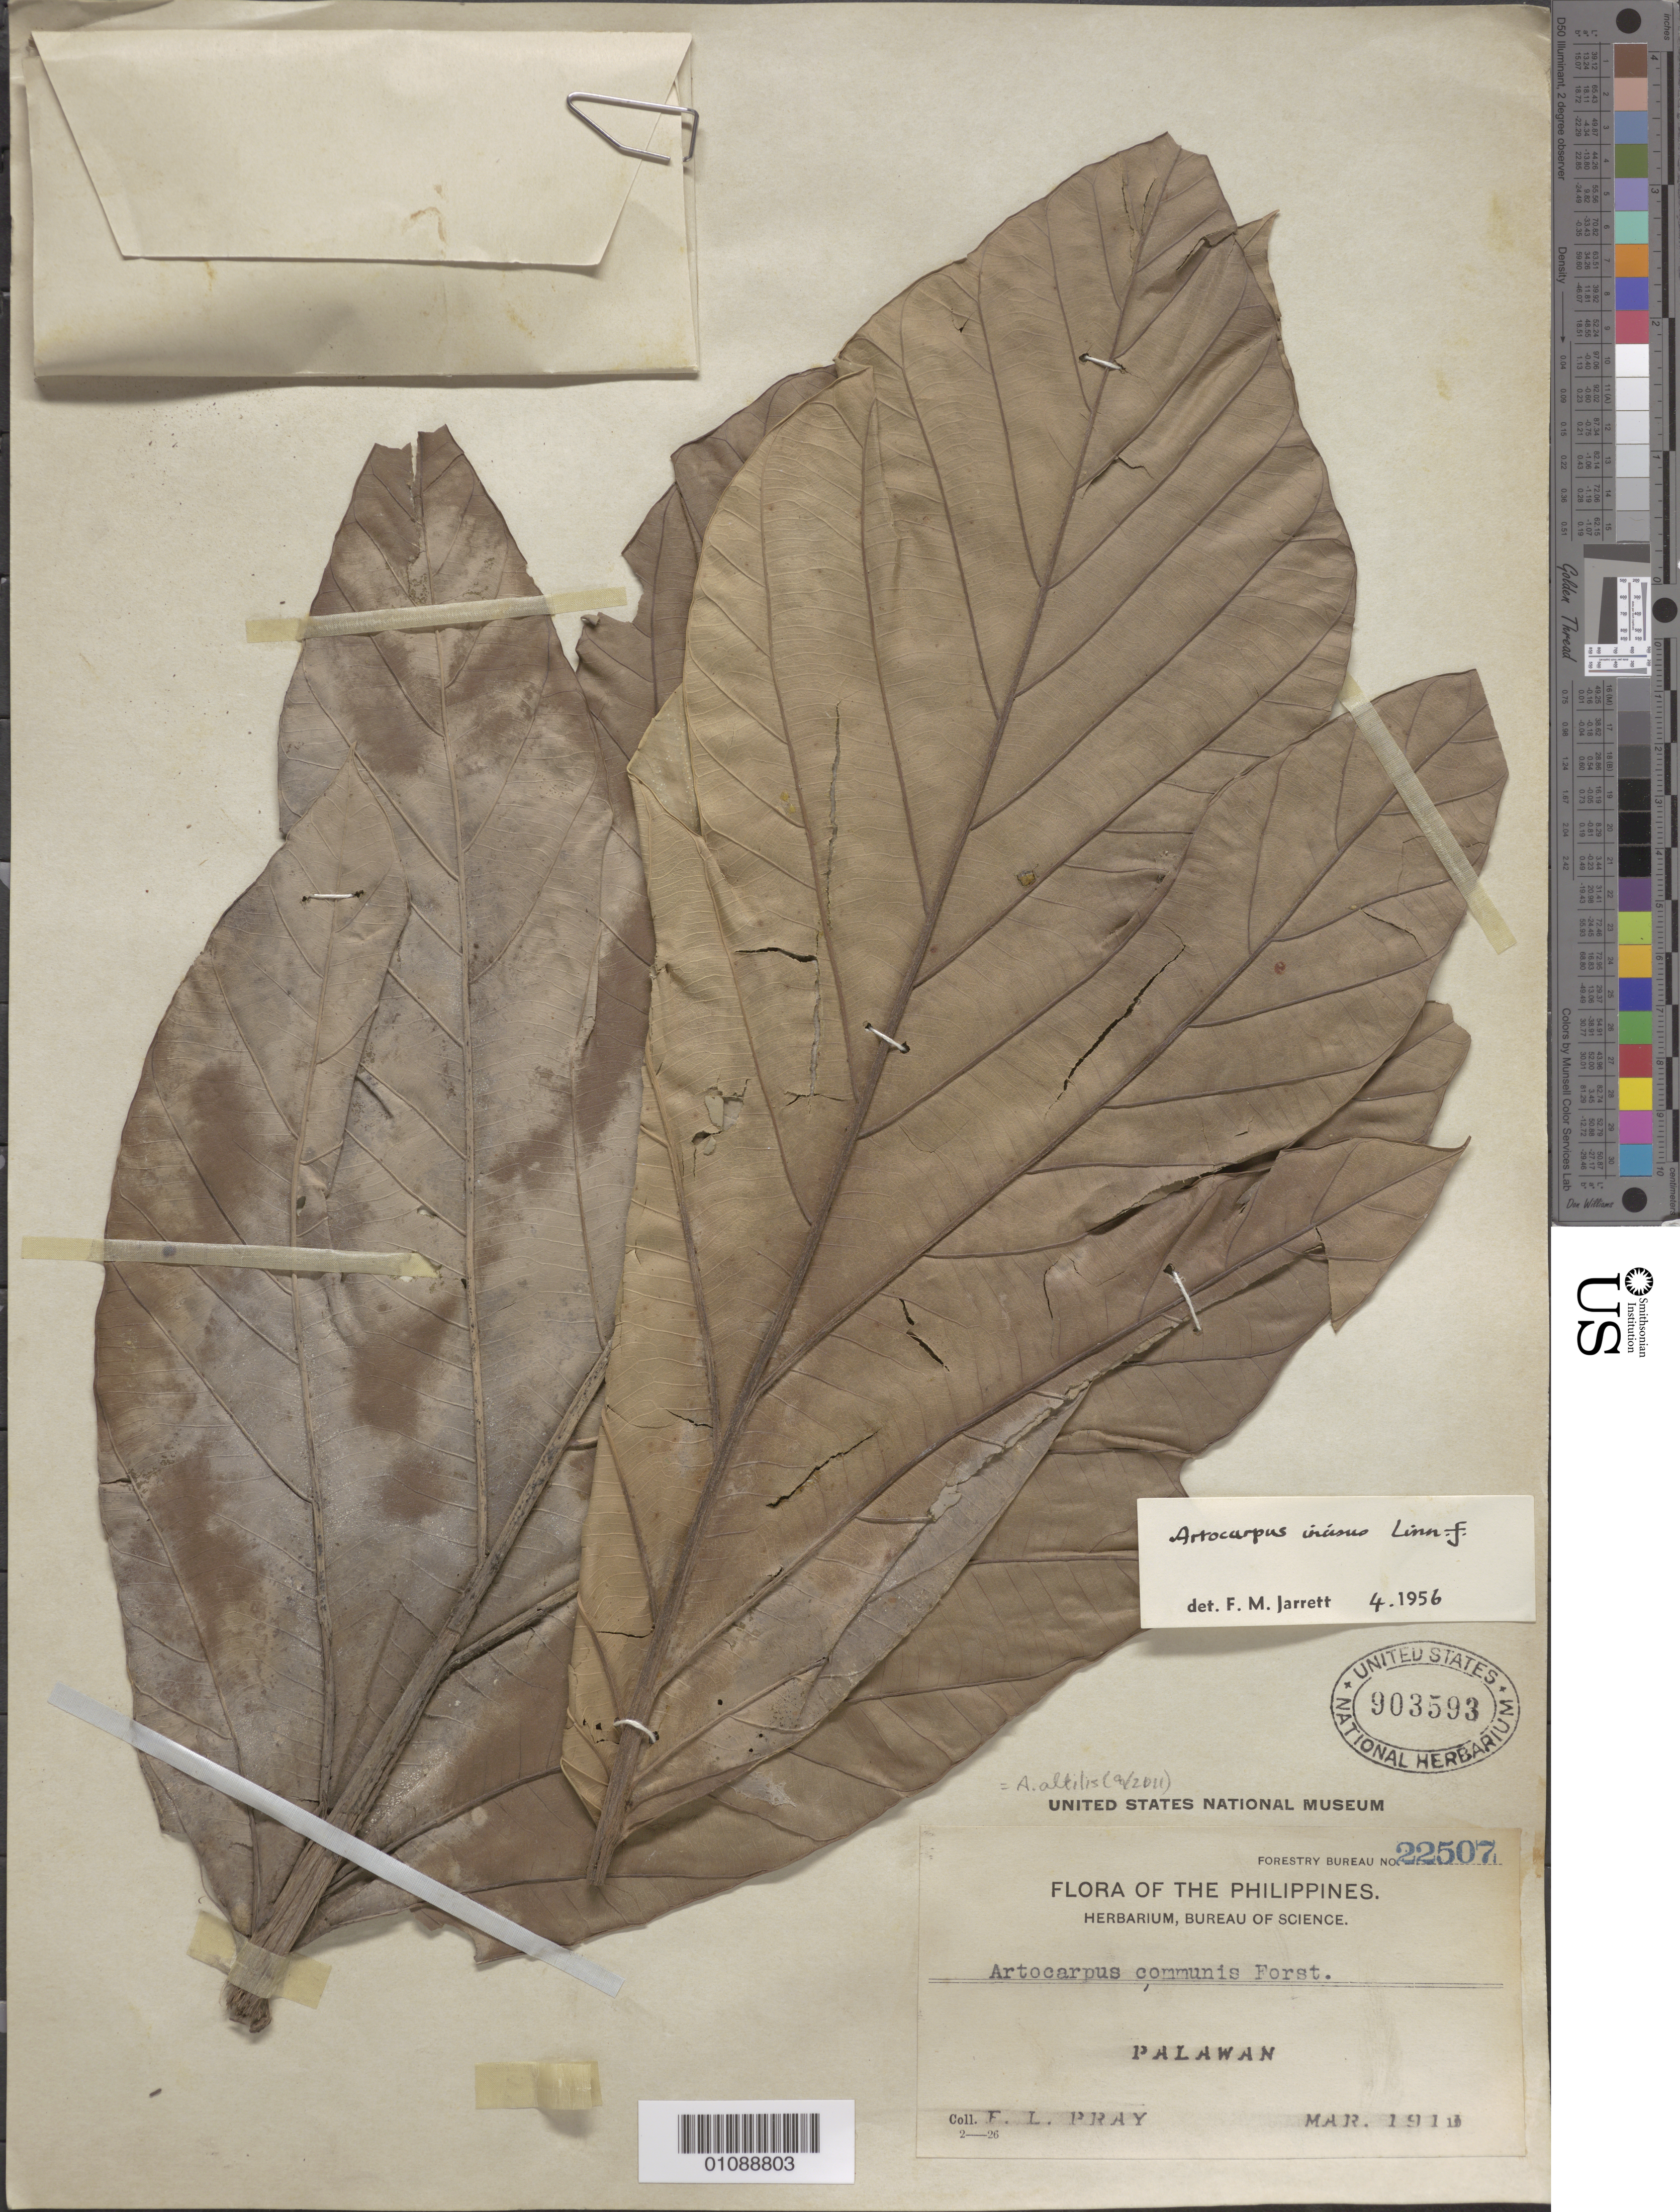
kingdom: Plantae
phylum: Tracheophyta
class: Magnoliopsida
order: Rosales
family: Moraceae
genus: Artocarpus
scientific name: Artocarpus altilis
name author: (Parkinson) Fosberg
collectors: F. Pray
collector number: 22507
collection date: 1911-03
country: Philippines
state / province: Mimaropa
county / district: Palawan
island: Palawan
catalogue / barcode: US 903593